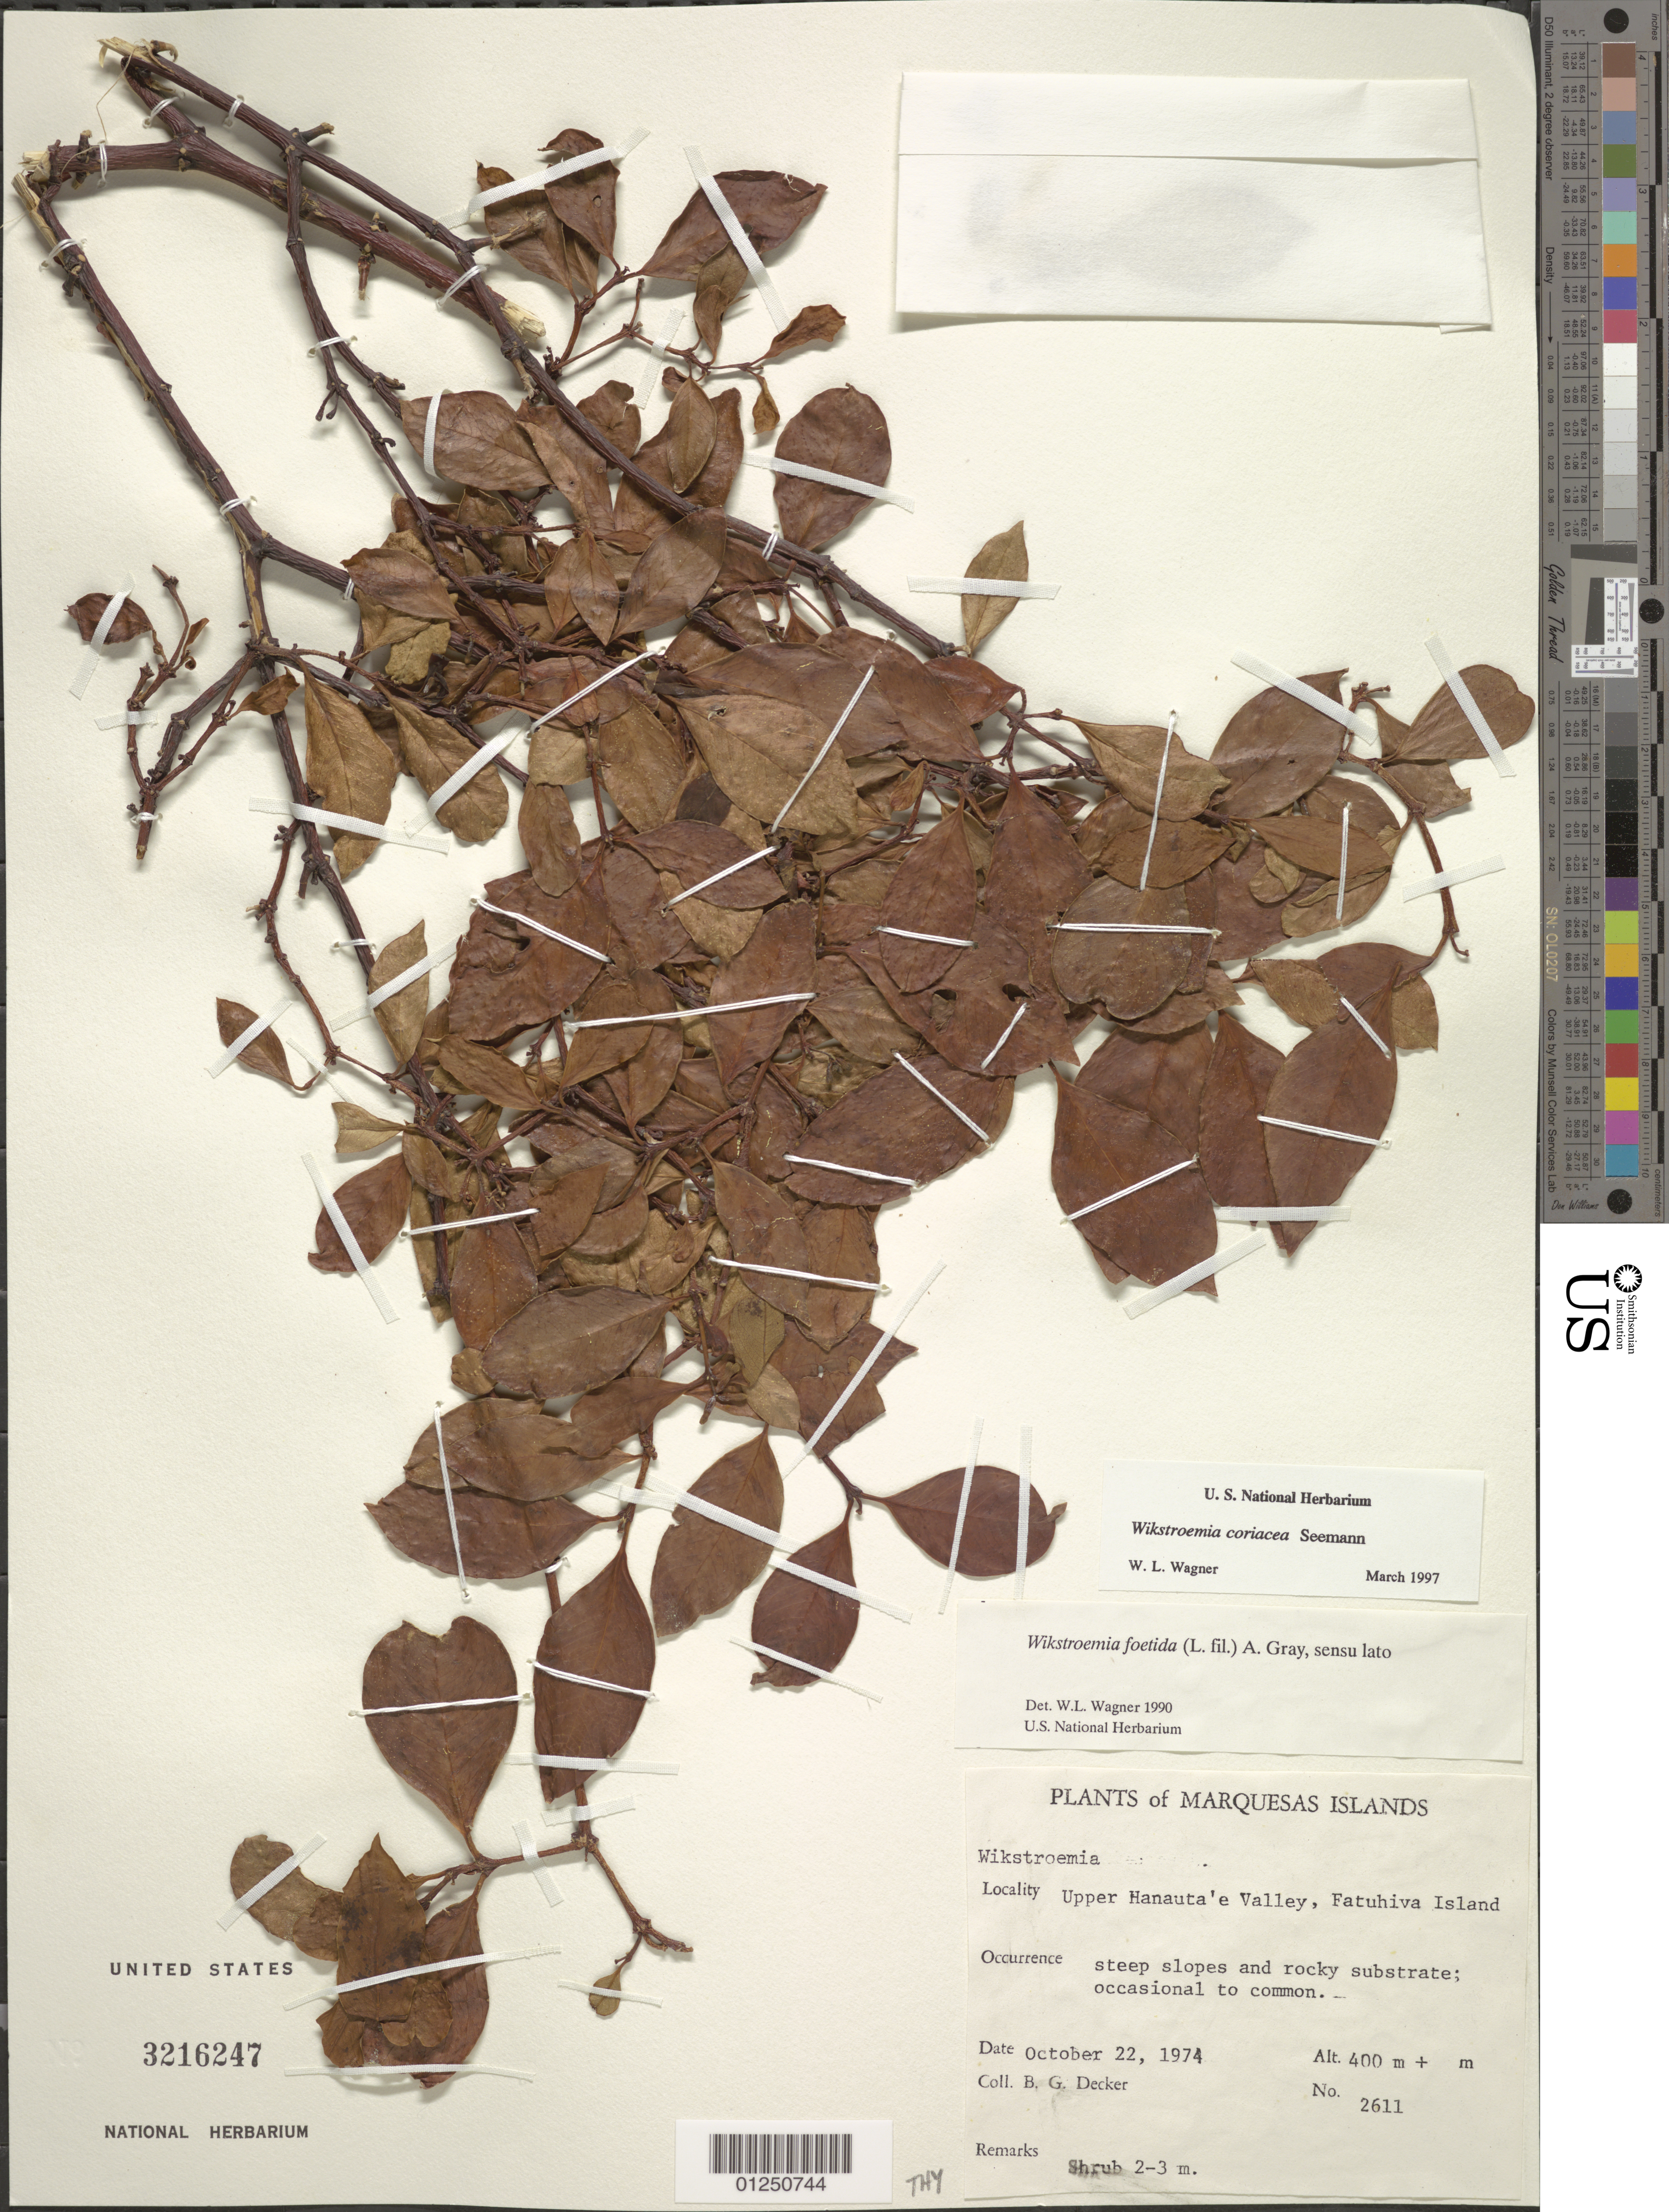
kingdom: Plantae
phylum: Tracheophyta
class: Magnoliopsida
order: Malvales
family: Thymelaeaceae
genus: Wikstroemia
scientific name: Wikstroemia coriacea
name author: Seem.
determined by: Wagner, W. L., (BOT), Smithsonian Institution - National Museum of Natural History (UNITED STATES)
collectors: B. G. Decker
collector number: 2611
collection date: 1974-10-22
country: French Polynesia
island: Fatu Hiva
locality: Upper Hanauta'e Valley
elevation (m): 400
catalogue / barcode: US 3216247